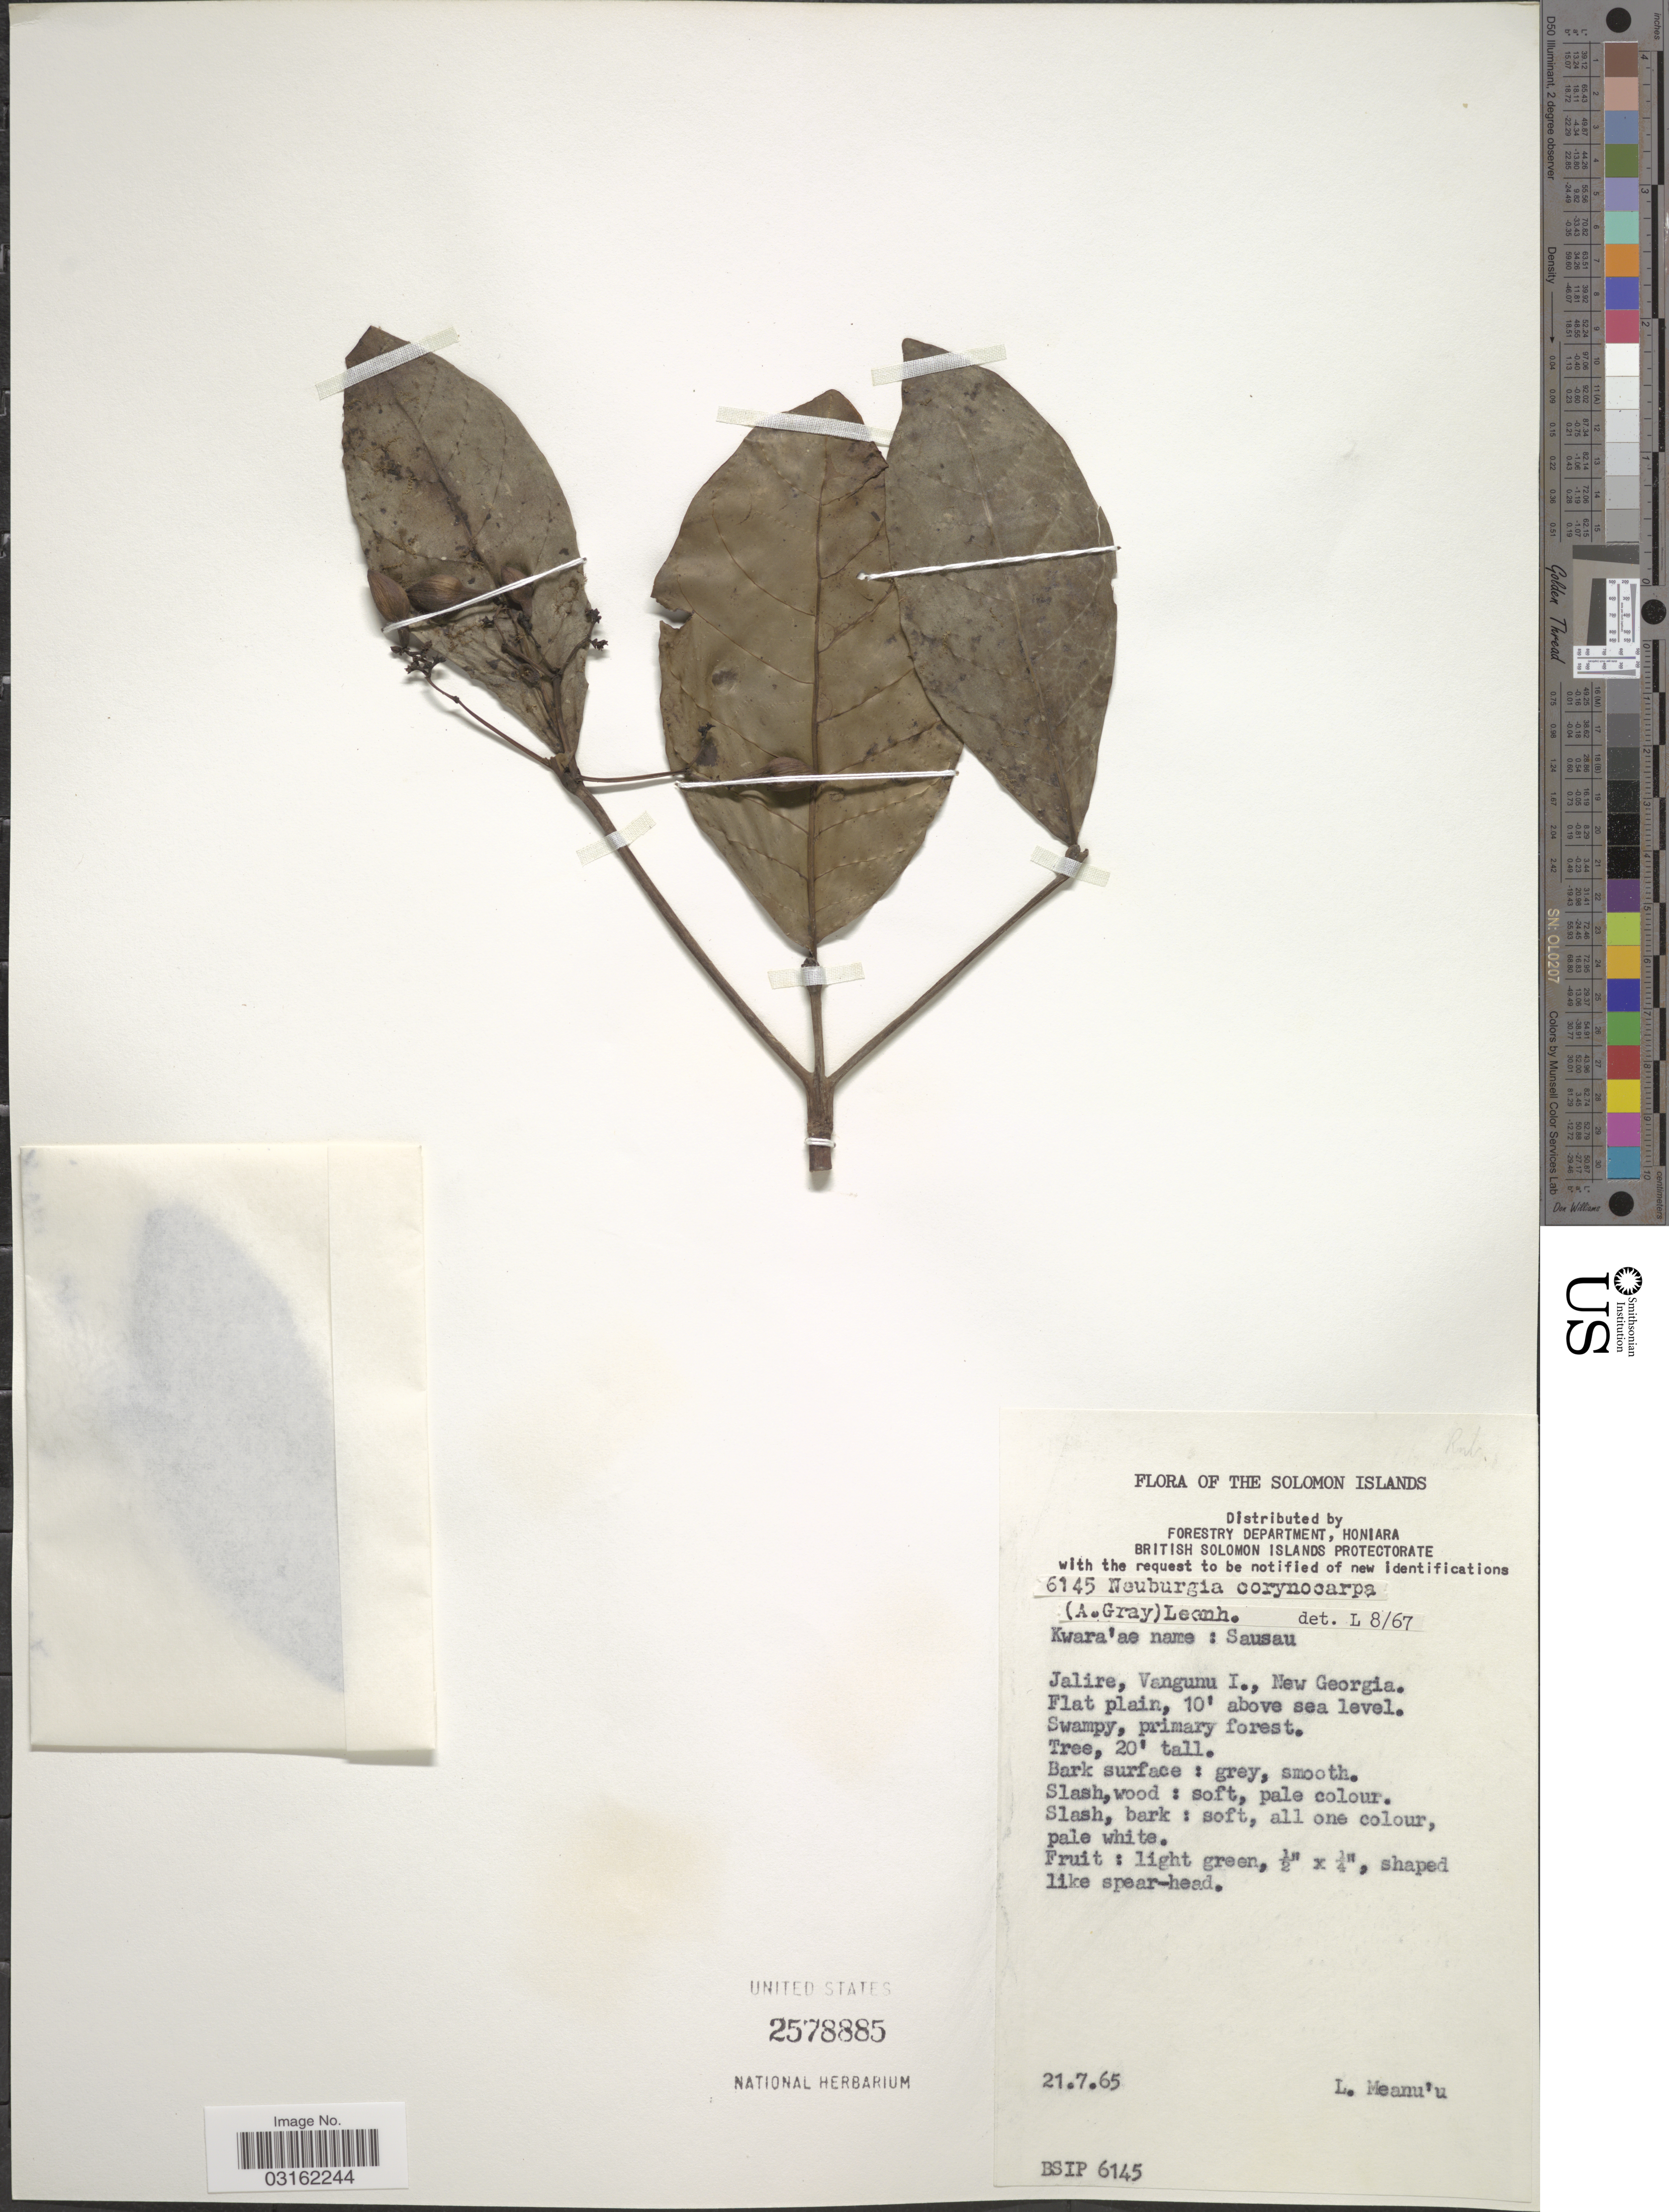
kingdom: Plantae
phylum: Tracheophyta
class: Magnoliopsida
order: Gentianales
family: Loganiaceae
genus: Neuburgia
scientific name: Neuburgia corynocarpa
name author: (A. Gray) Leenh.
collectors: L. Meanu'u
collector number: BSIP6145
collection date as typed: Transcribed d/m/y: 21/7/65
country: Solomon Islands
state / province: Solomon Islands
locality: Jalire, Vangunu I., New Georgia.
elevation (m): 3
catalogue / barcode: US 2578885